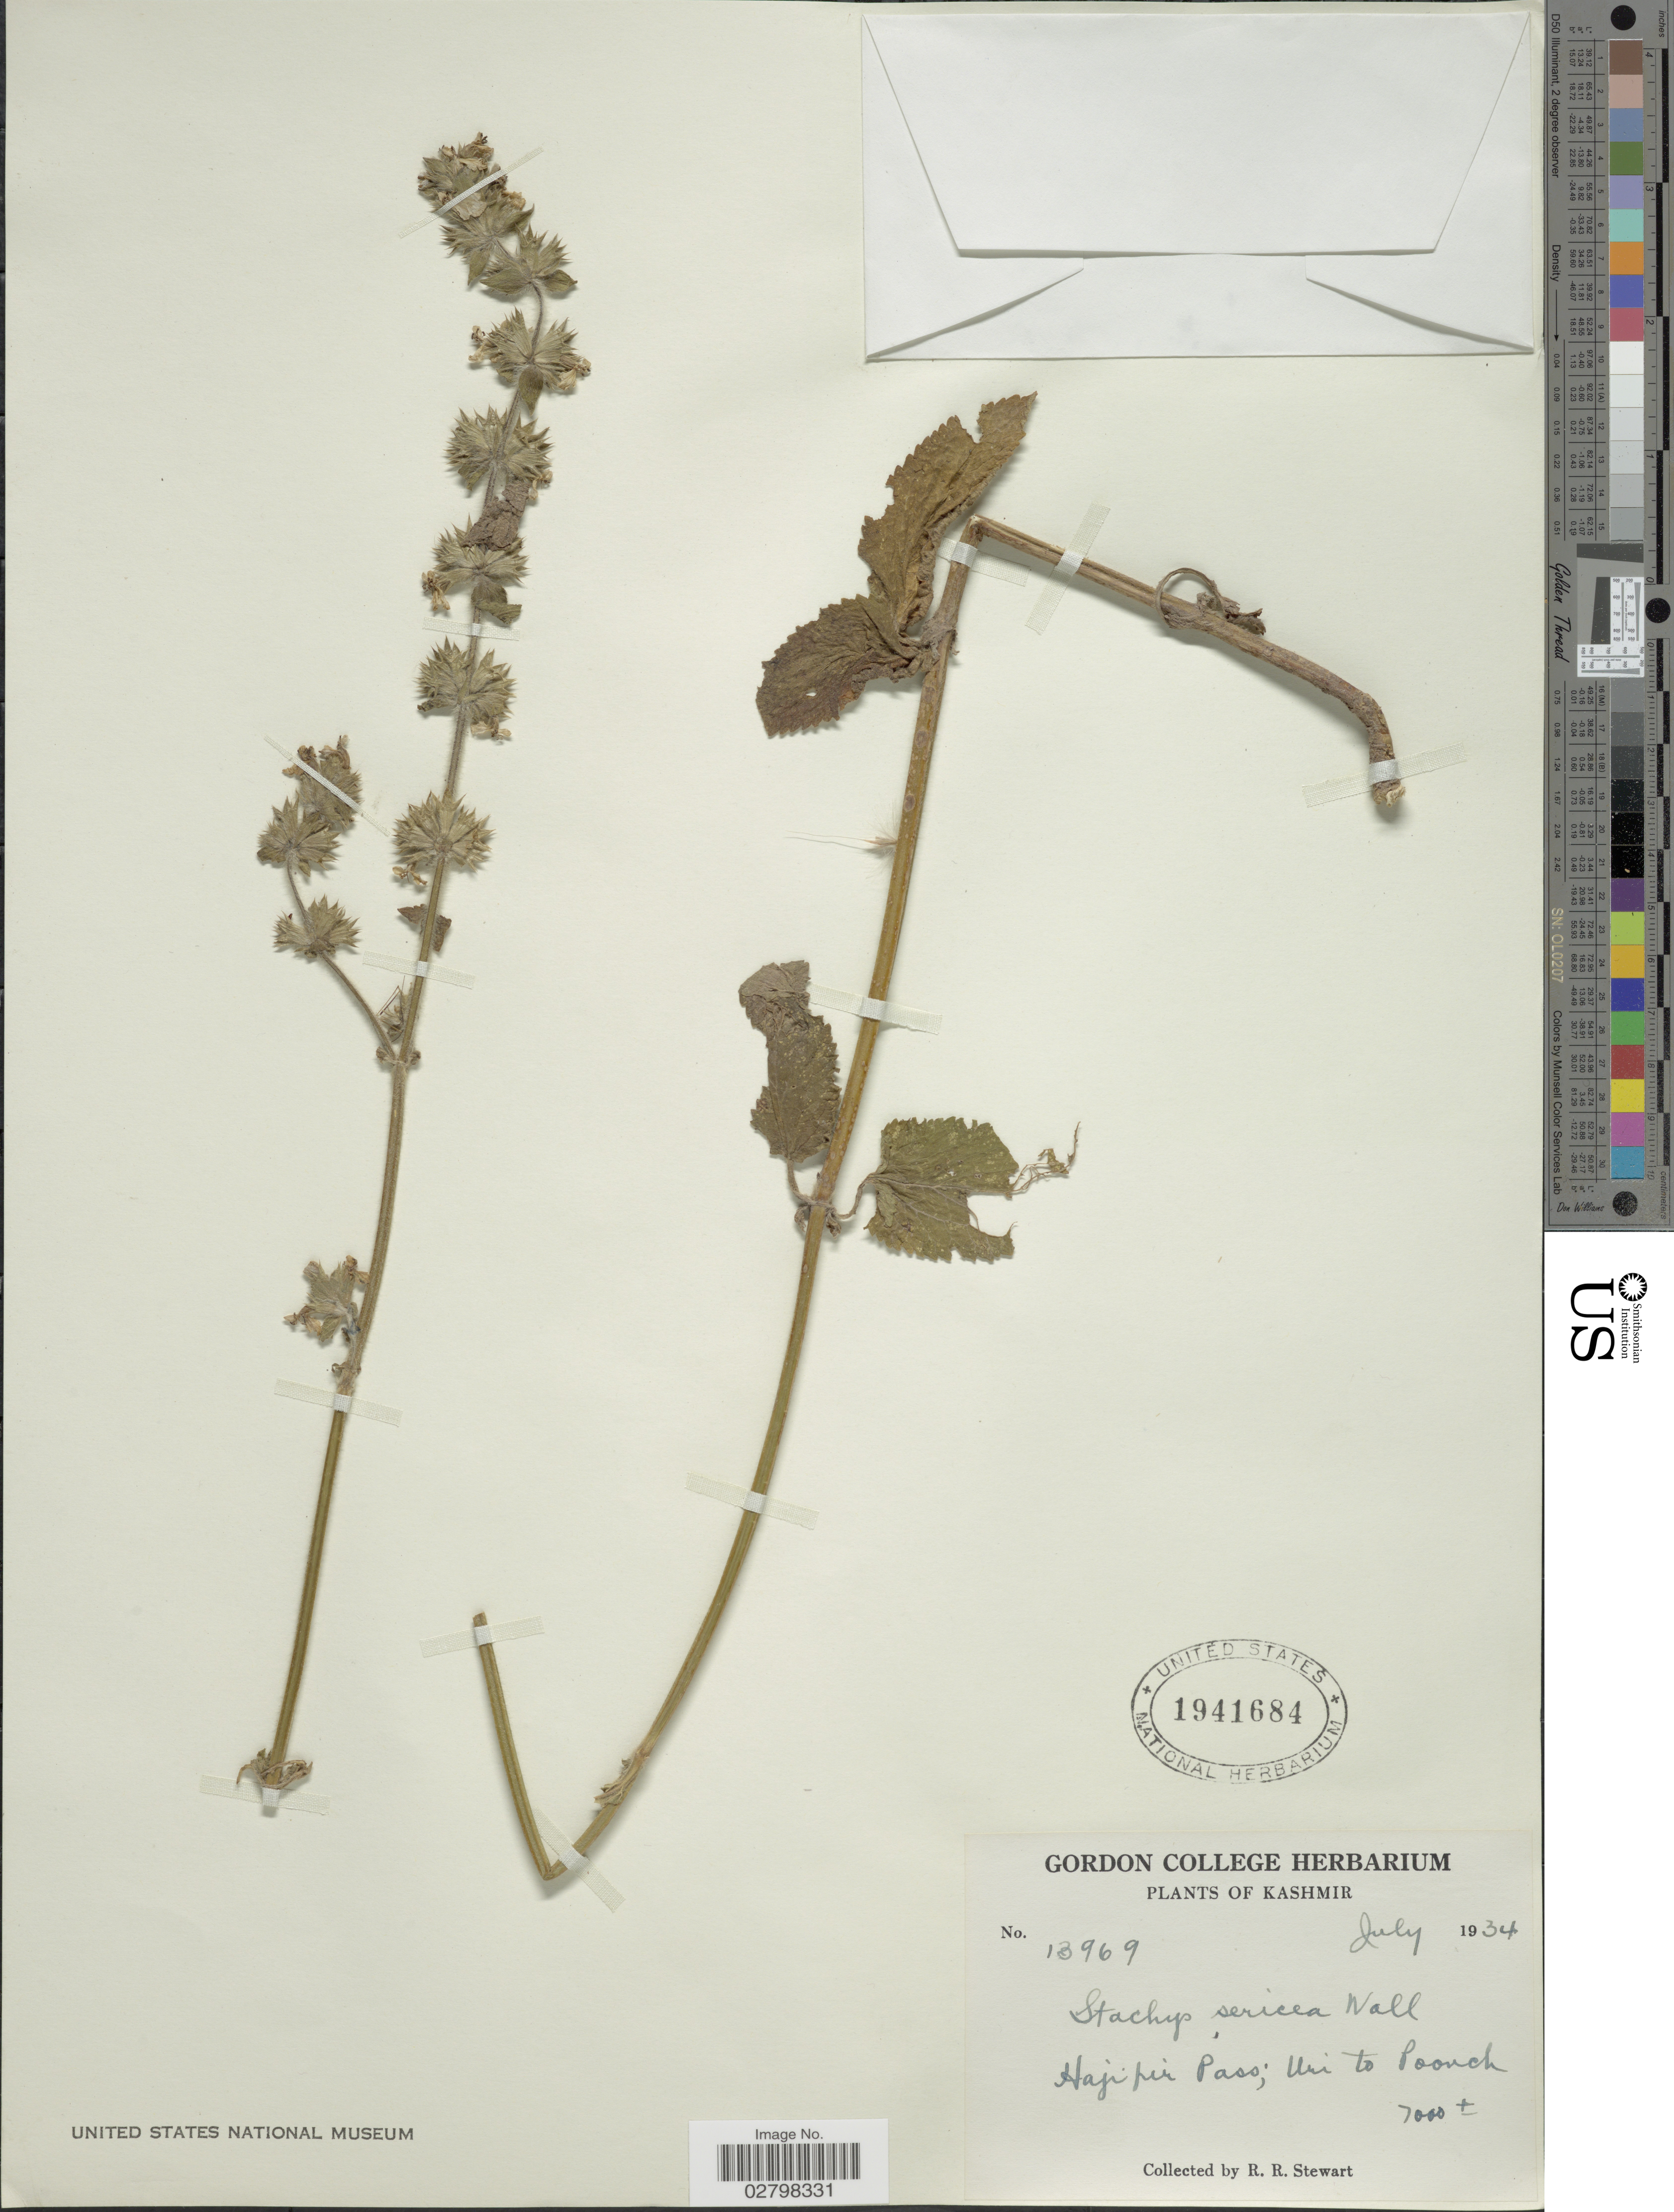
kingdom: Plantae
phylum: Tracheophyta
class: Magnoliopsida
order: Lamiales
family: Lamiaceae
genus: Stachys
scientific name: Stachys splendens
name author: Wall. ex Benth.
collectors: R. R. Stewart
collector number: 13969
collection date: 1934-07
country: India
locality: Kashmir. Hajipir Pass; Uri to Poonch.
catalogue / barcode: US 1941684